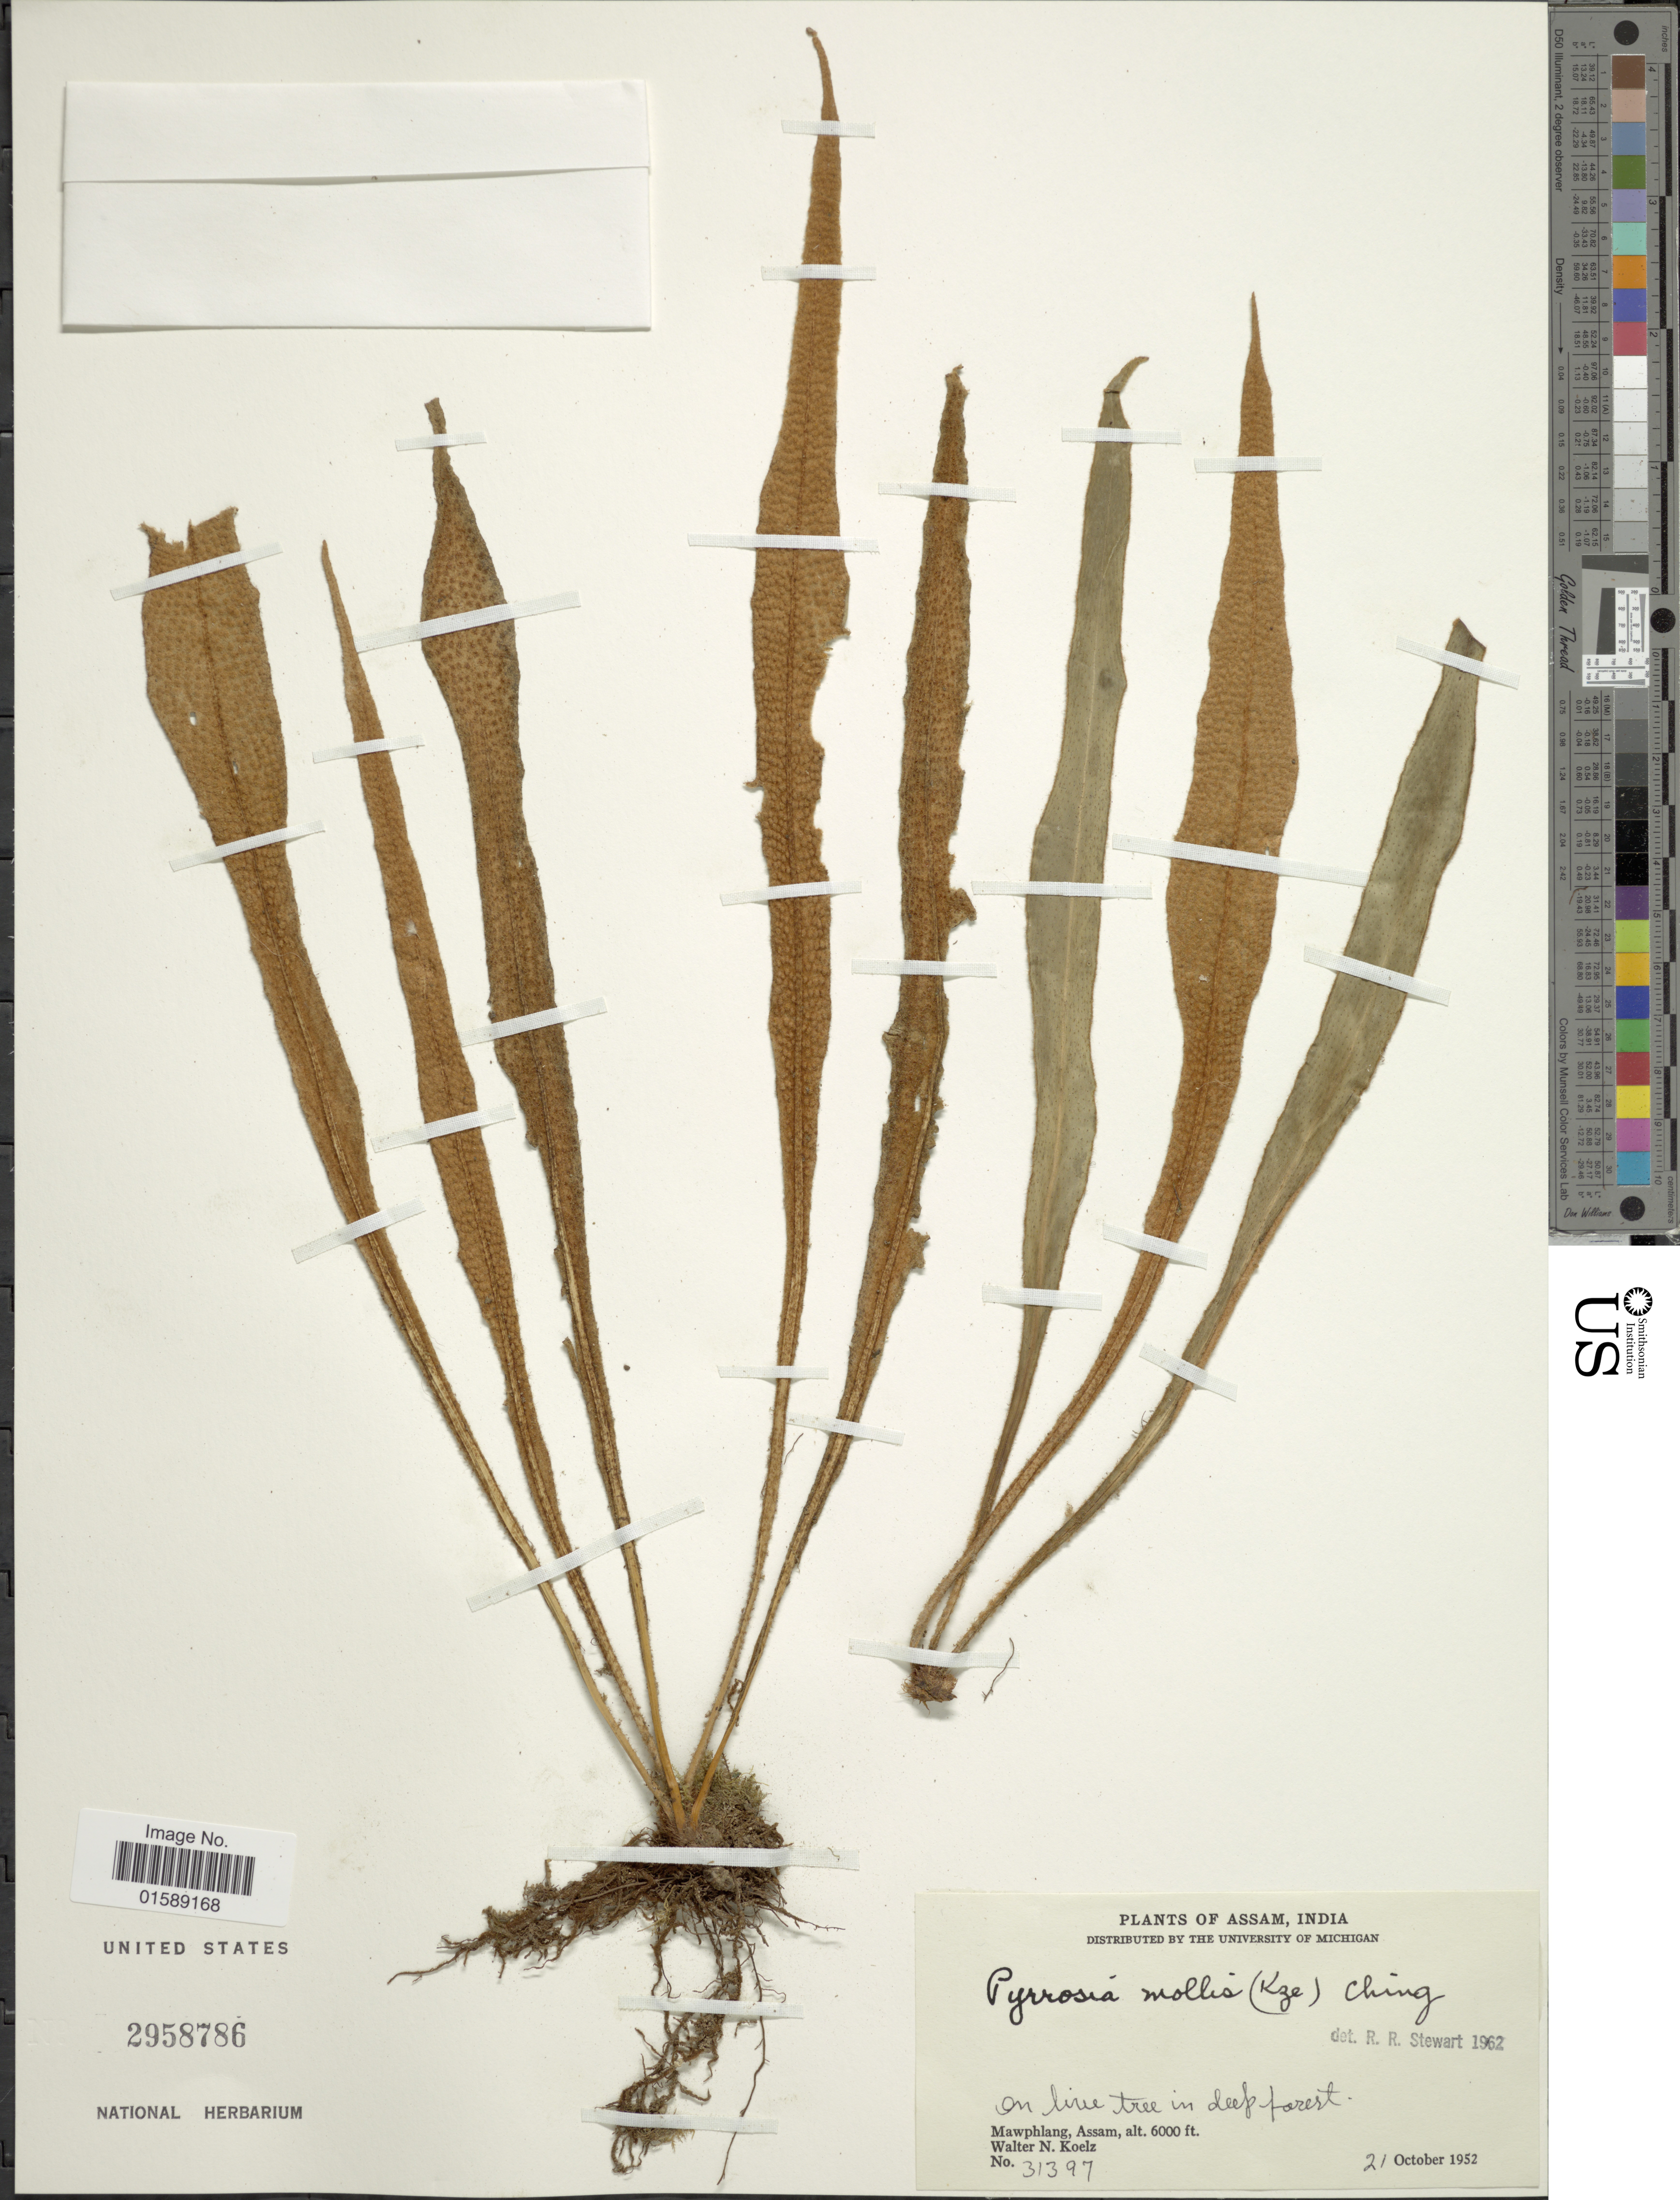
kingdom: Plantae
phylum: Tracheophyta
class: Polypodiopsida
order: Polypodiales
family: Polypodiaceae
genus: Pyrrosia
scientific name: Pyrrosia mollis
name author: (Kunze) Ching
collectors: W. N. Koelz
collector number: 31397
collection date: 1952-10-21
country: India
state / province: Assam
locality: Mawphlang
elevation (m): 1829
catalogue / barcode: US 2958786